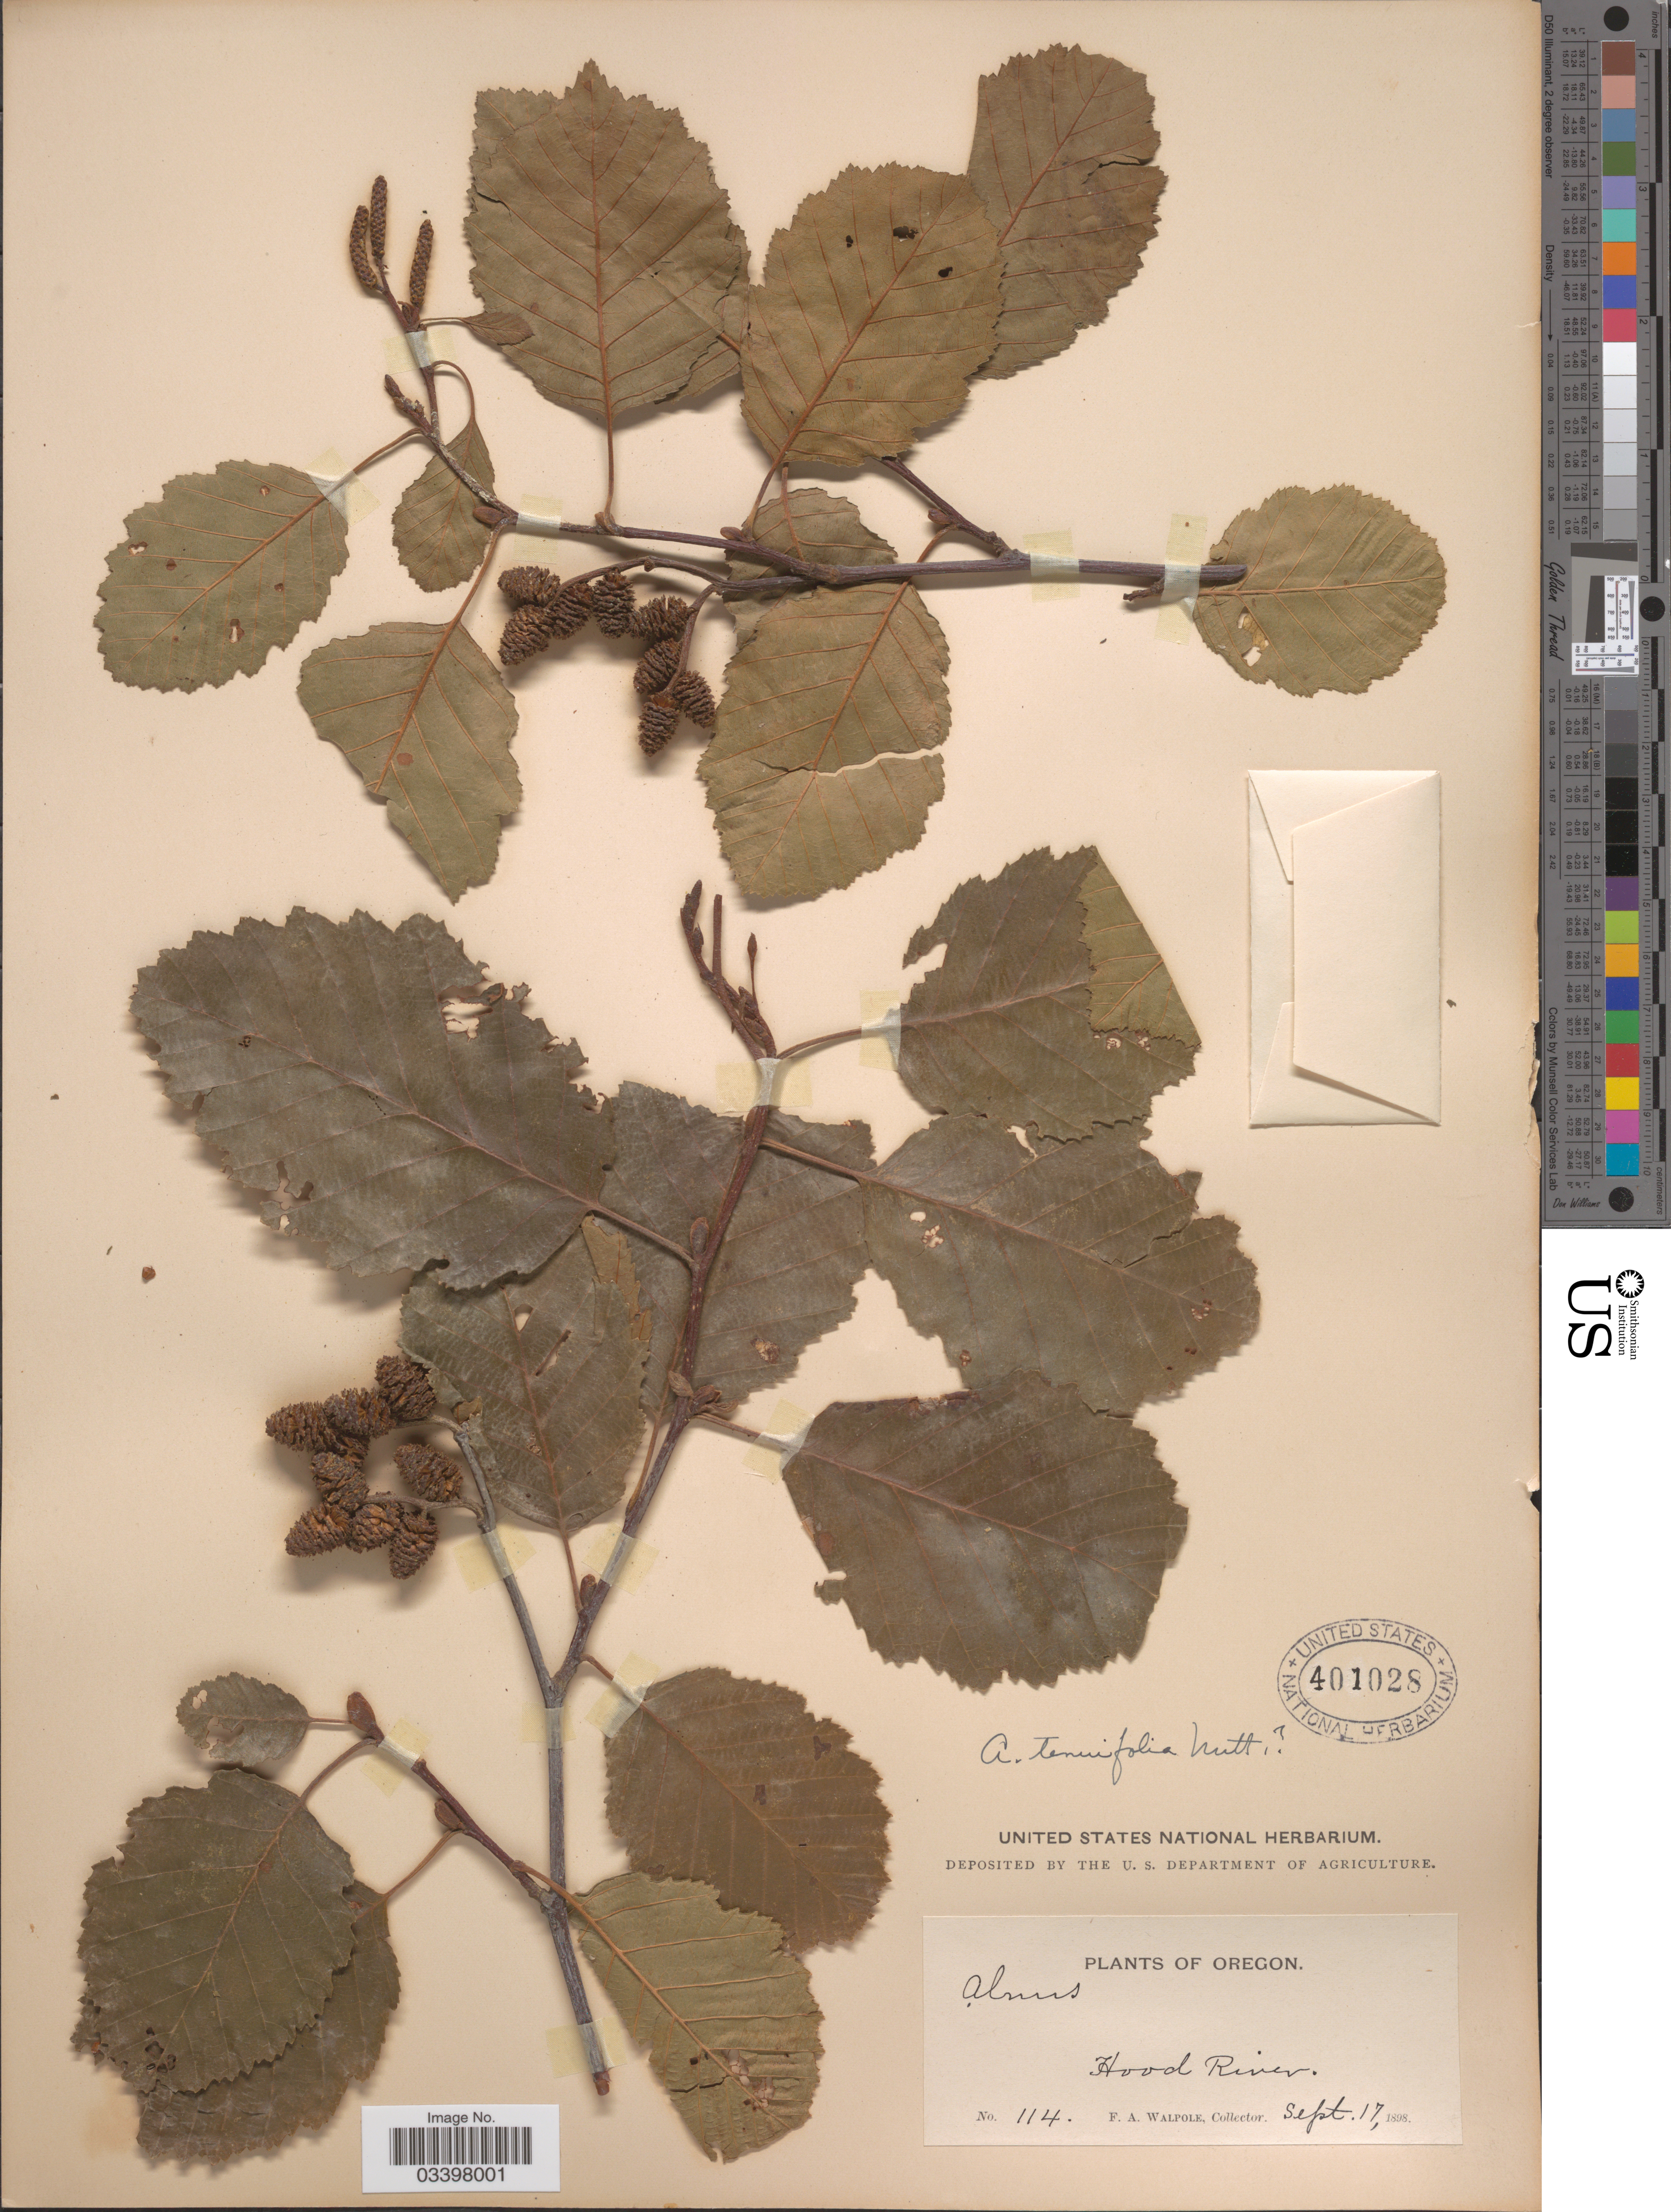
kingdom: Plantae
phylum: Tracheophyta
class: Magnoliopsida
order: Fagales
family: Betulaceae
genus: Alnus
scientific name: Alnus incana subsp. tenuifolia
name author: (Nutt.) Breitung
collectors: F. Walpole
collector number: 114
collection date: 1898-09-17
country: United States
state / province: Oregon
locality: Hood River.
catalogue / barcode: US 401028